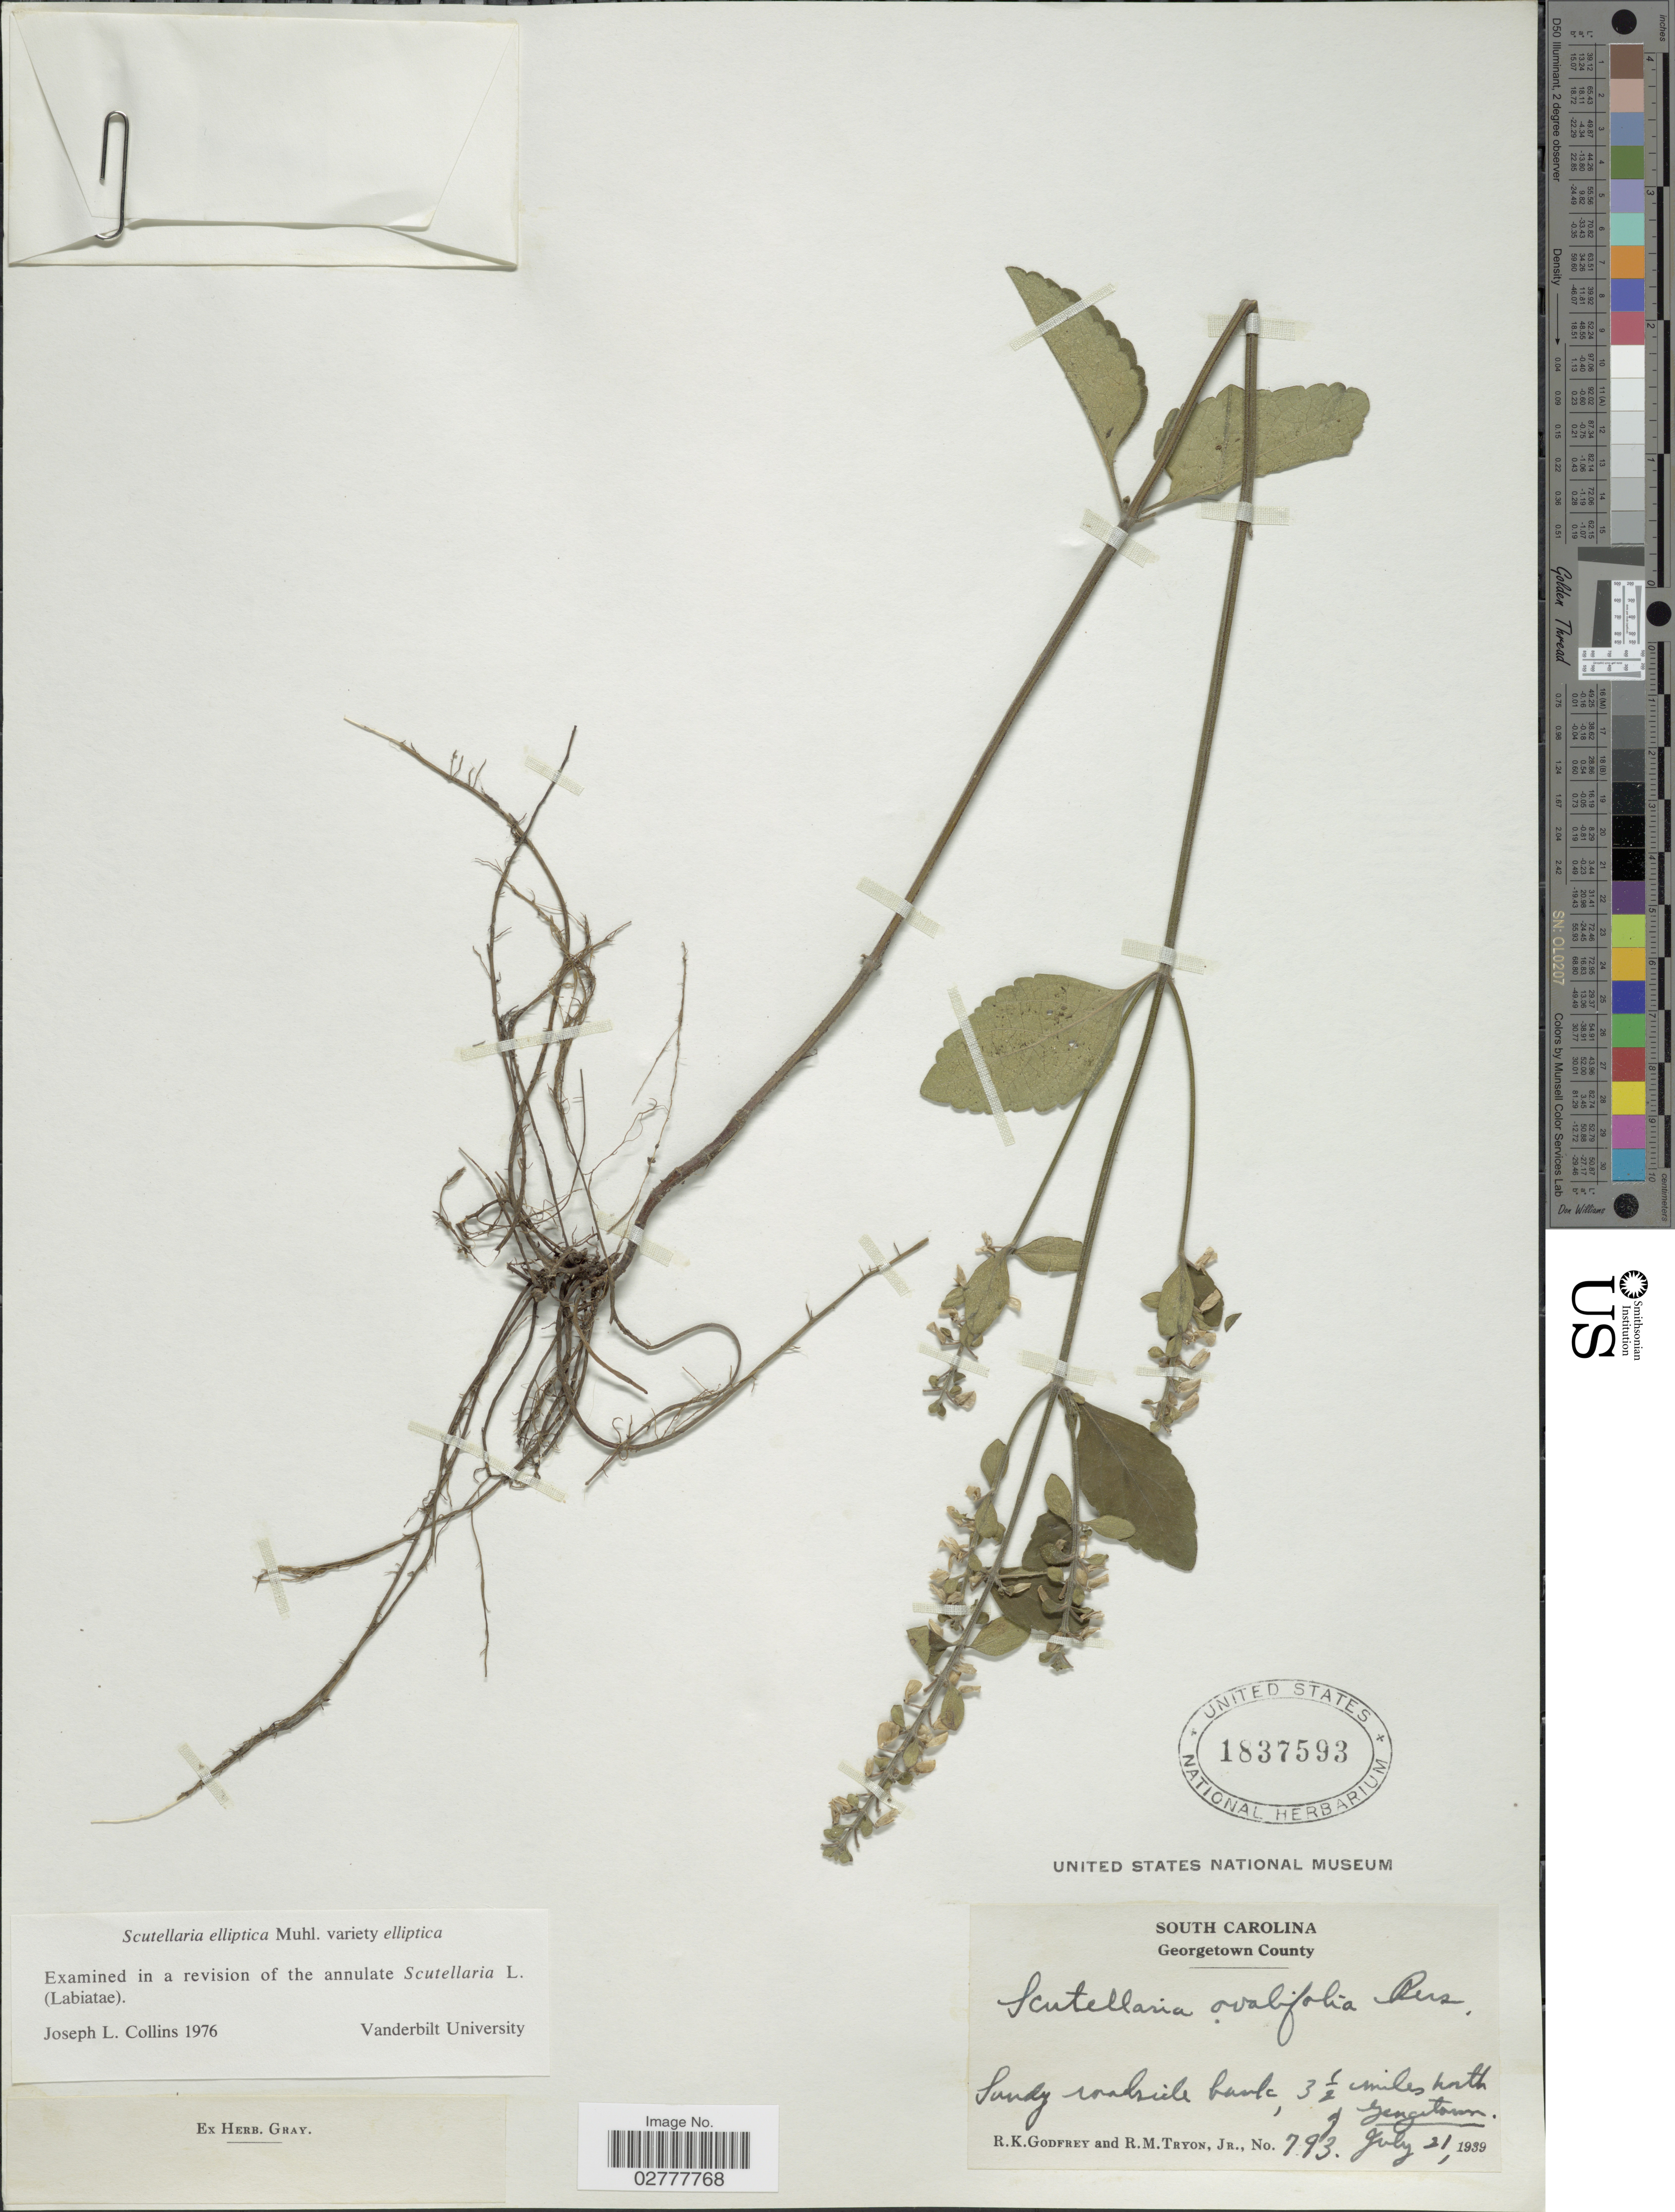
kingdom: Plantae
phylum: Tracheophyta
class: Magnoliopsida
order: Lamiales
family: Lamiaceae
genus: Scutellaria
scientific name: Scutellaria elliptica var. elliptica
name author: Muhl.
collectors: R. K. Godfrey & R. M. Tryon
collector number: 793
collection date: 1939-07-21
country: United States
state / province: South Carolina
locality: Georgetown County, Sandy roadside bank, 3 1/2 miles north of Georgetown.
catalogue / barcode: US 1837593